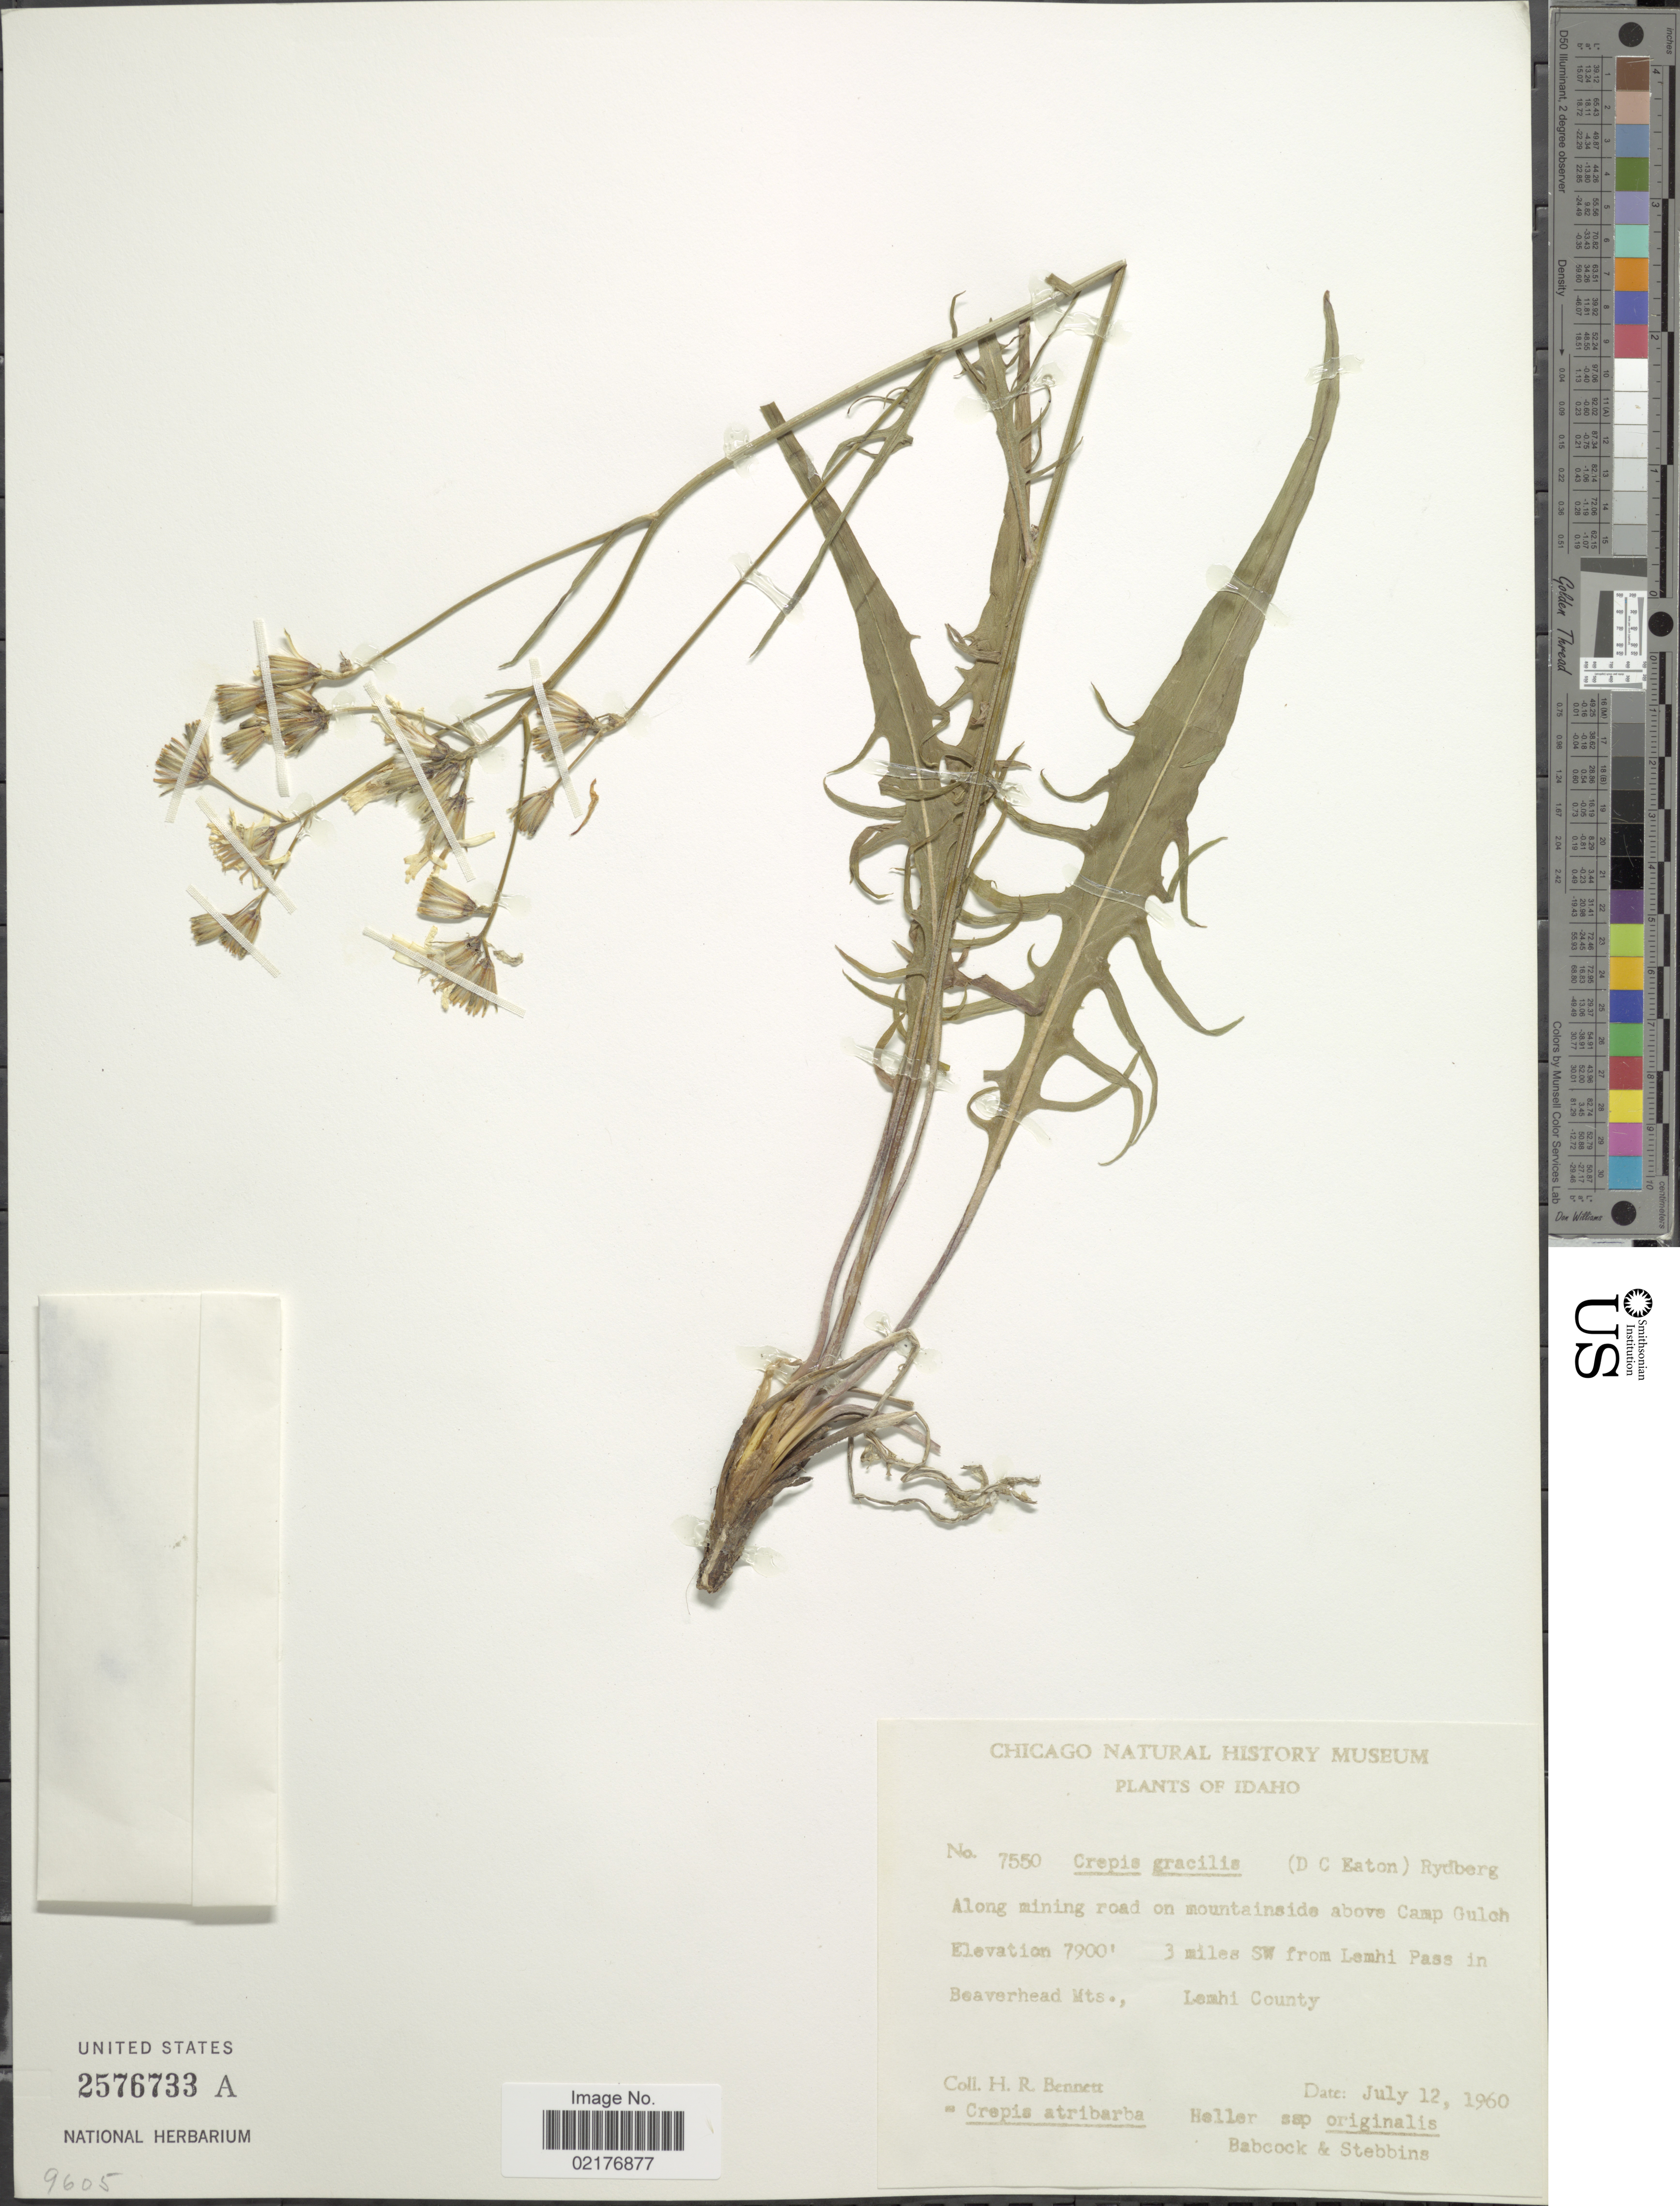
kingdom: Plantae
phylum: Tracheophyta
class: Magnoliopsida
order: Asterales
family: Asteraceae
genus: Crepis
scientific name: Crepis atribarba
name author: A. Heller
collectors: H. R. Bennett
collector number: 7550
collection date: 1960-07-12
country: United States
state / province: Idaho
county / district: Lemhi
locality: Along mining road on mountainside above Camp Gulch, 3 miles SW from Lemhi Pass in Beaverhead Mts.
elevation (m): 2408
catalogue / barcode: US 2576733A